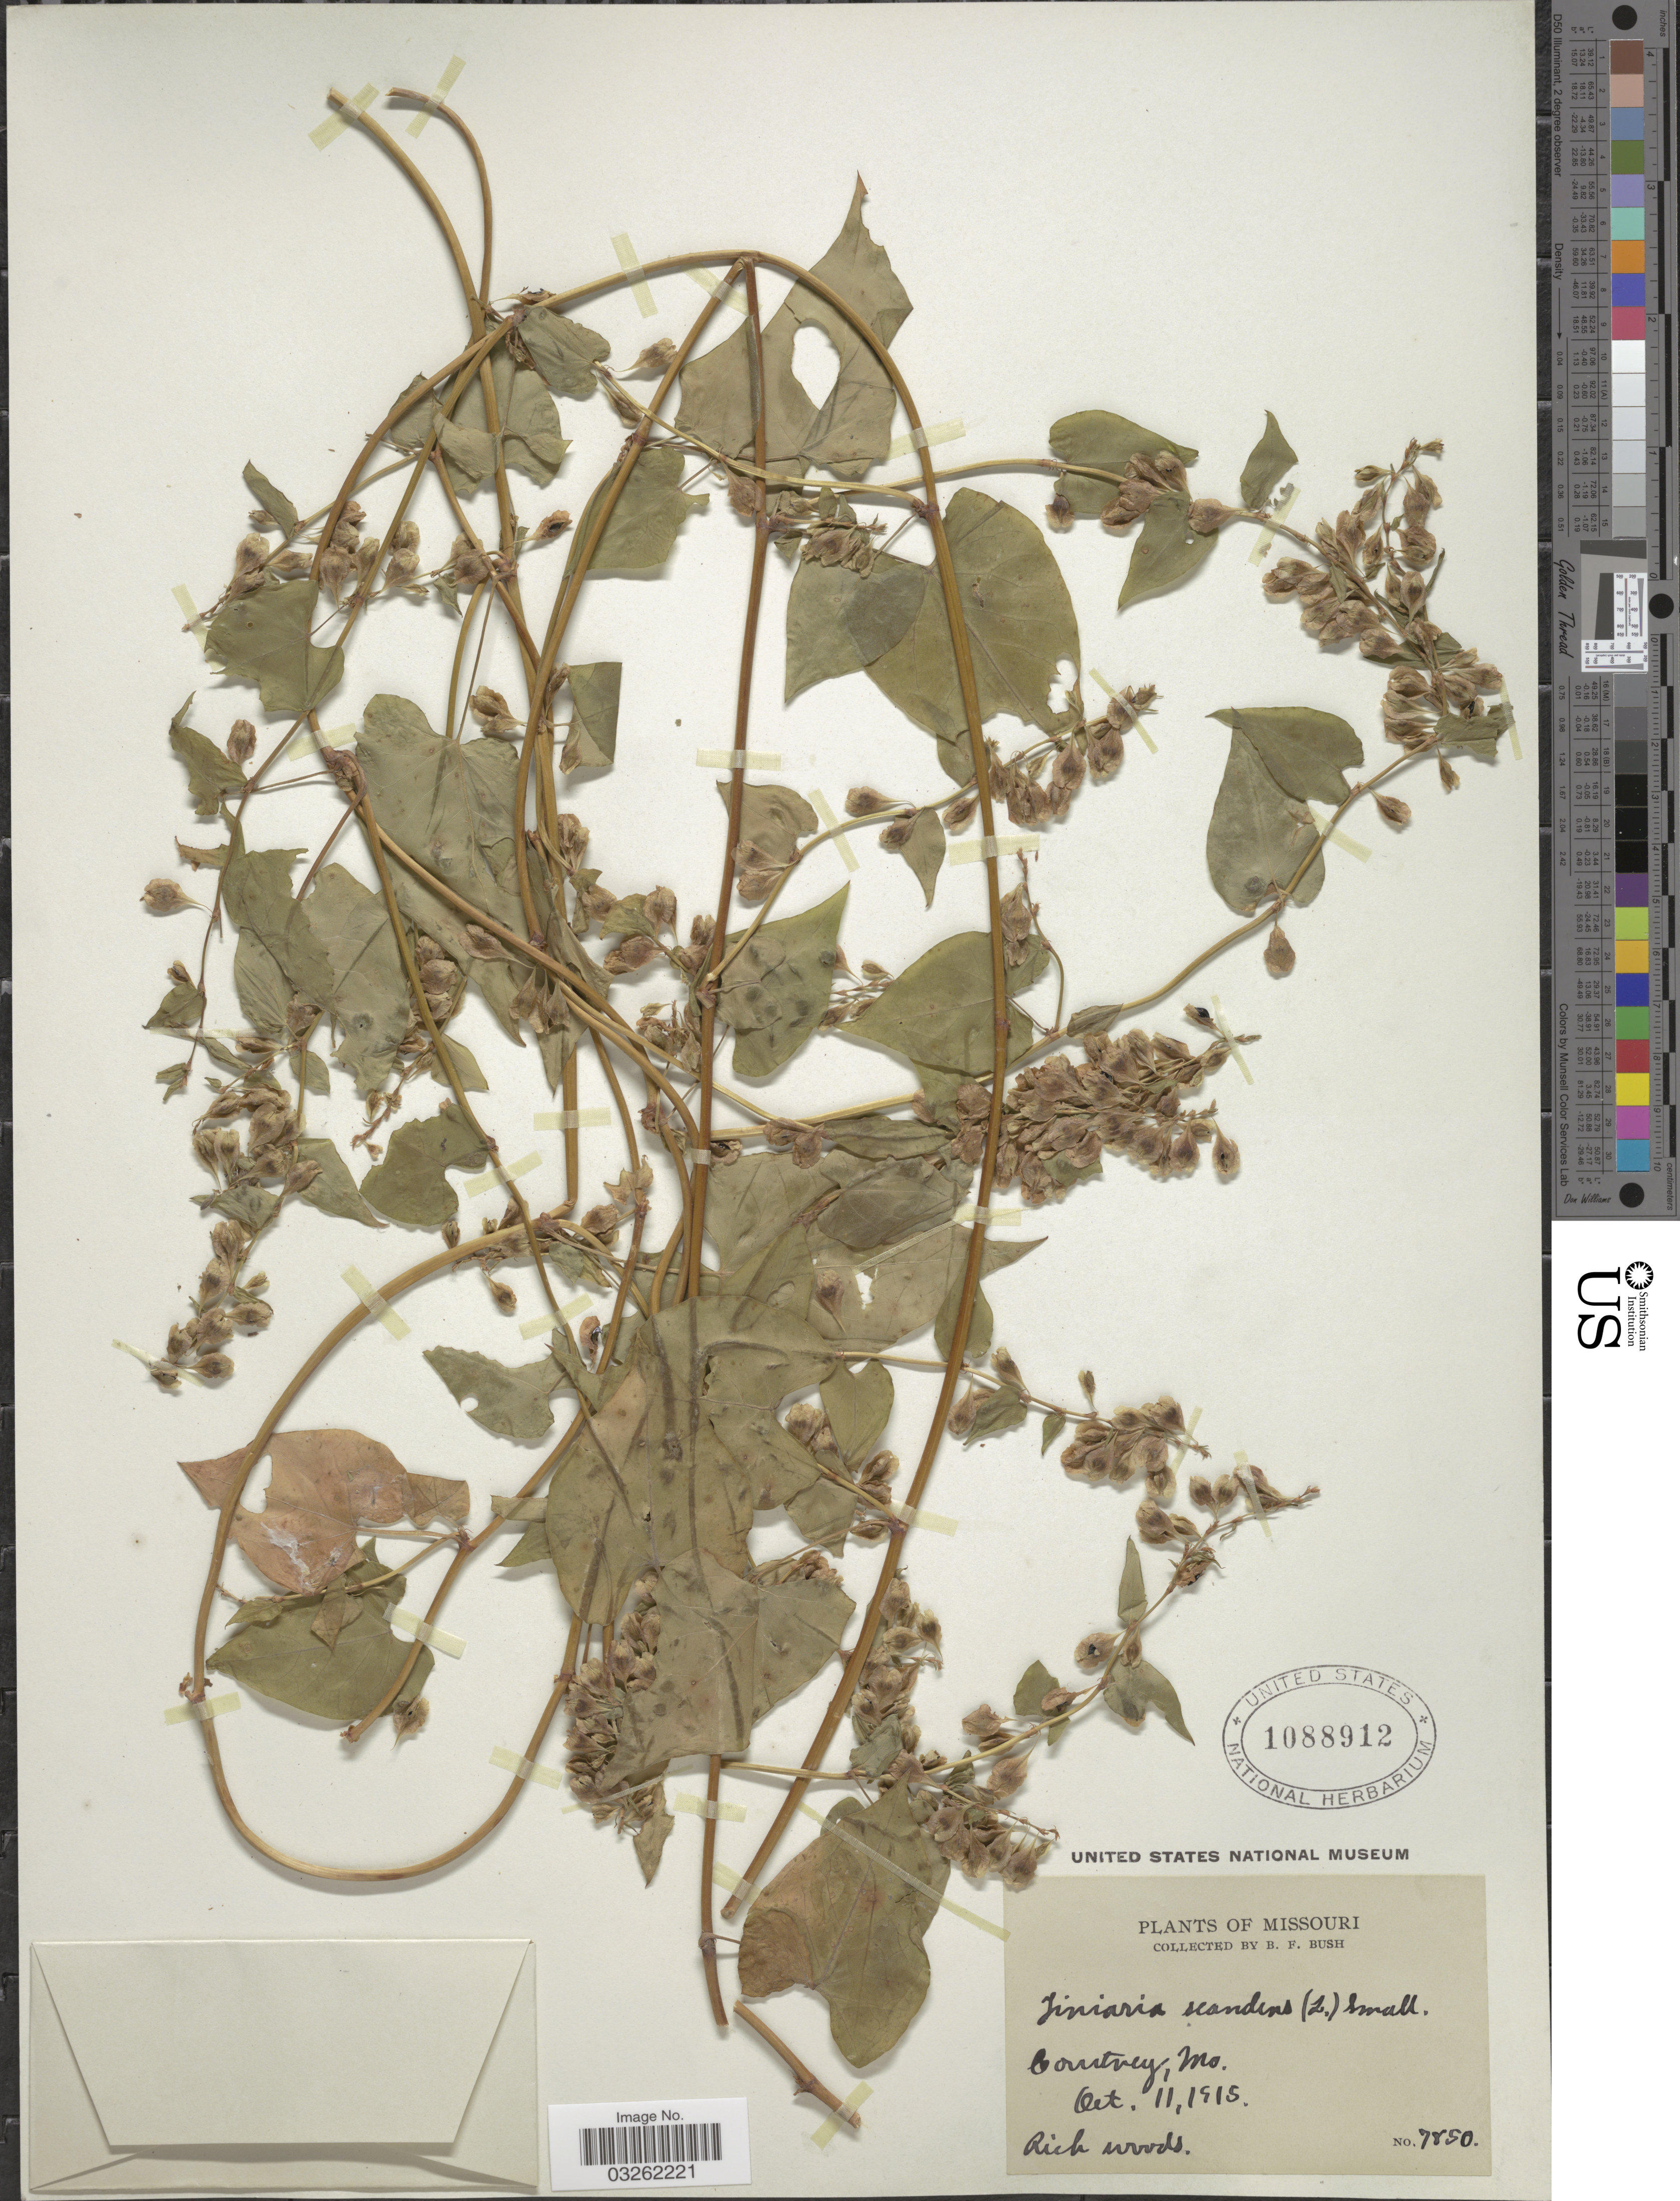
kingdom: Plantae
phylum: Tracheophyta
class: Magnoliopsida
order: Caryophyllales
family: Polygonaceae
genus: Fallopia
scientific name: Fallopia scandens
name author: (L.) Holub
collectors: B. F. Bush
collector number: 7850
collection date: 1915-10-11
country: United States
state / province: Missouri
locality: Courtney.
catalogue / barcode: US 1088912